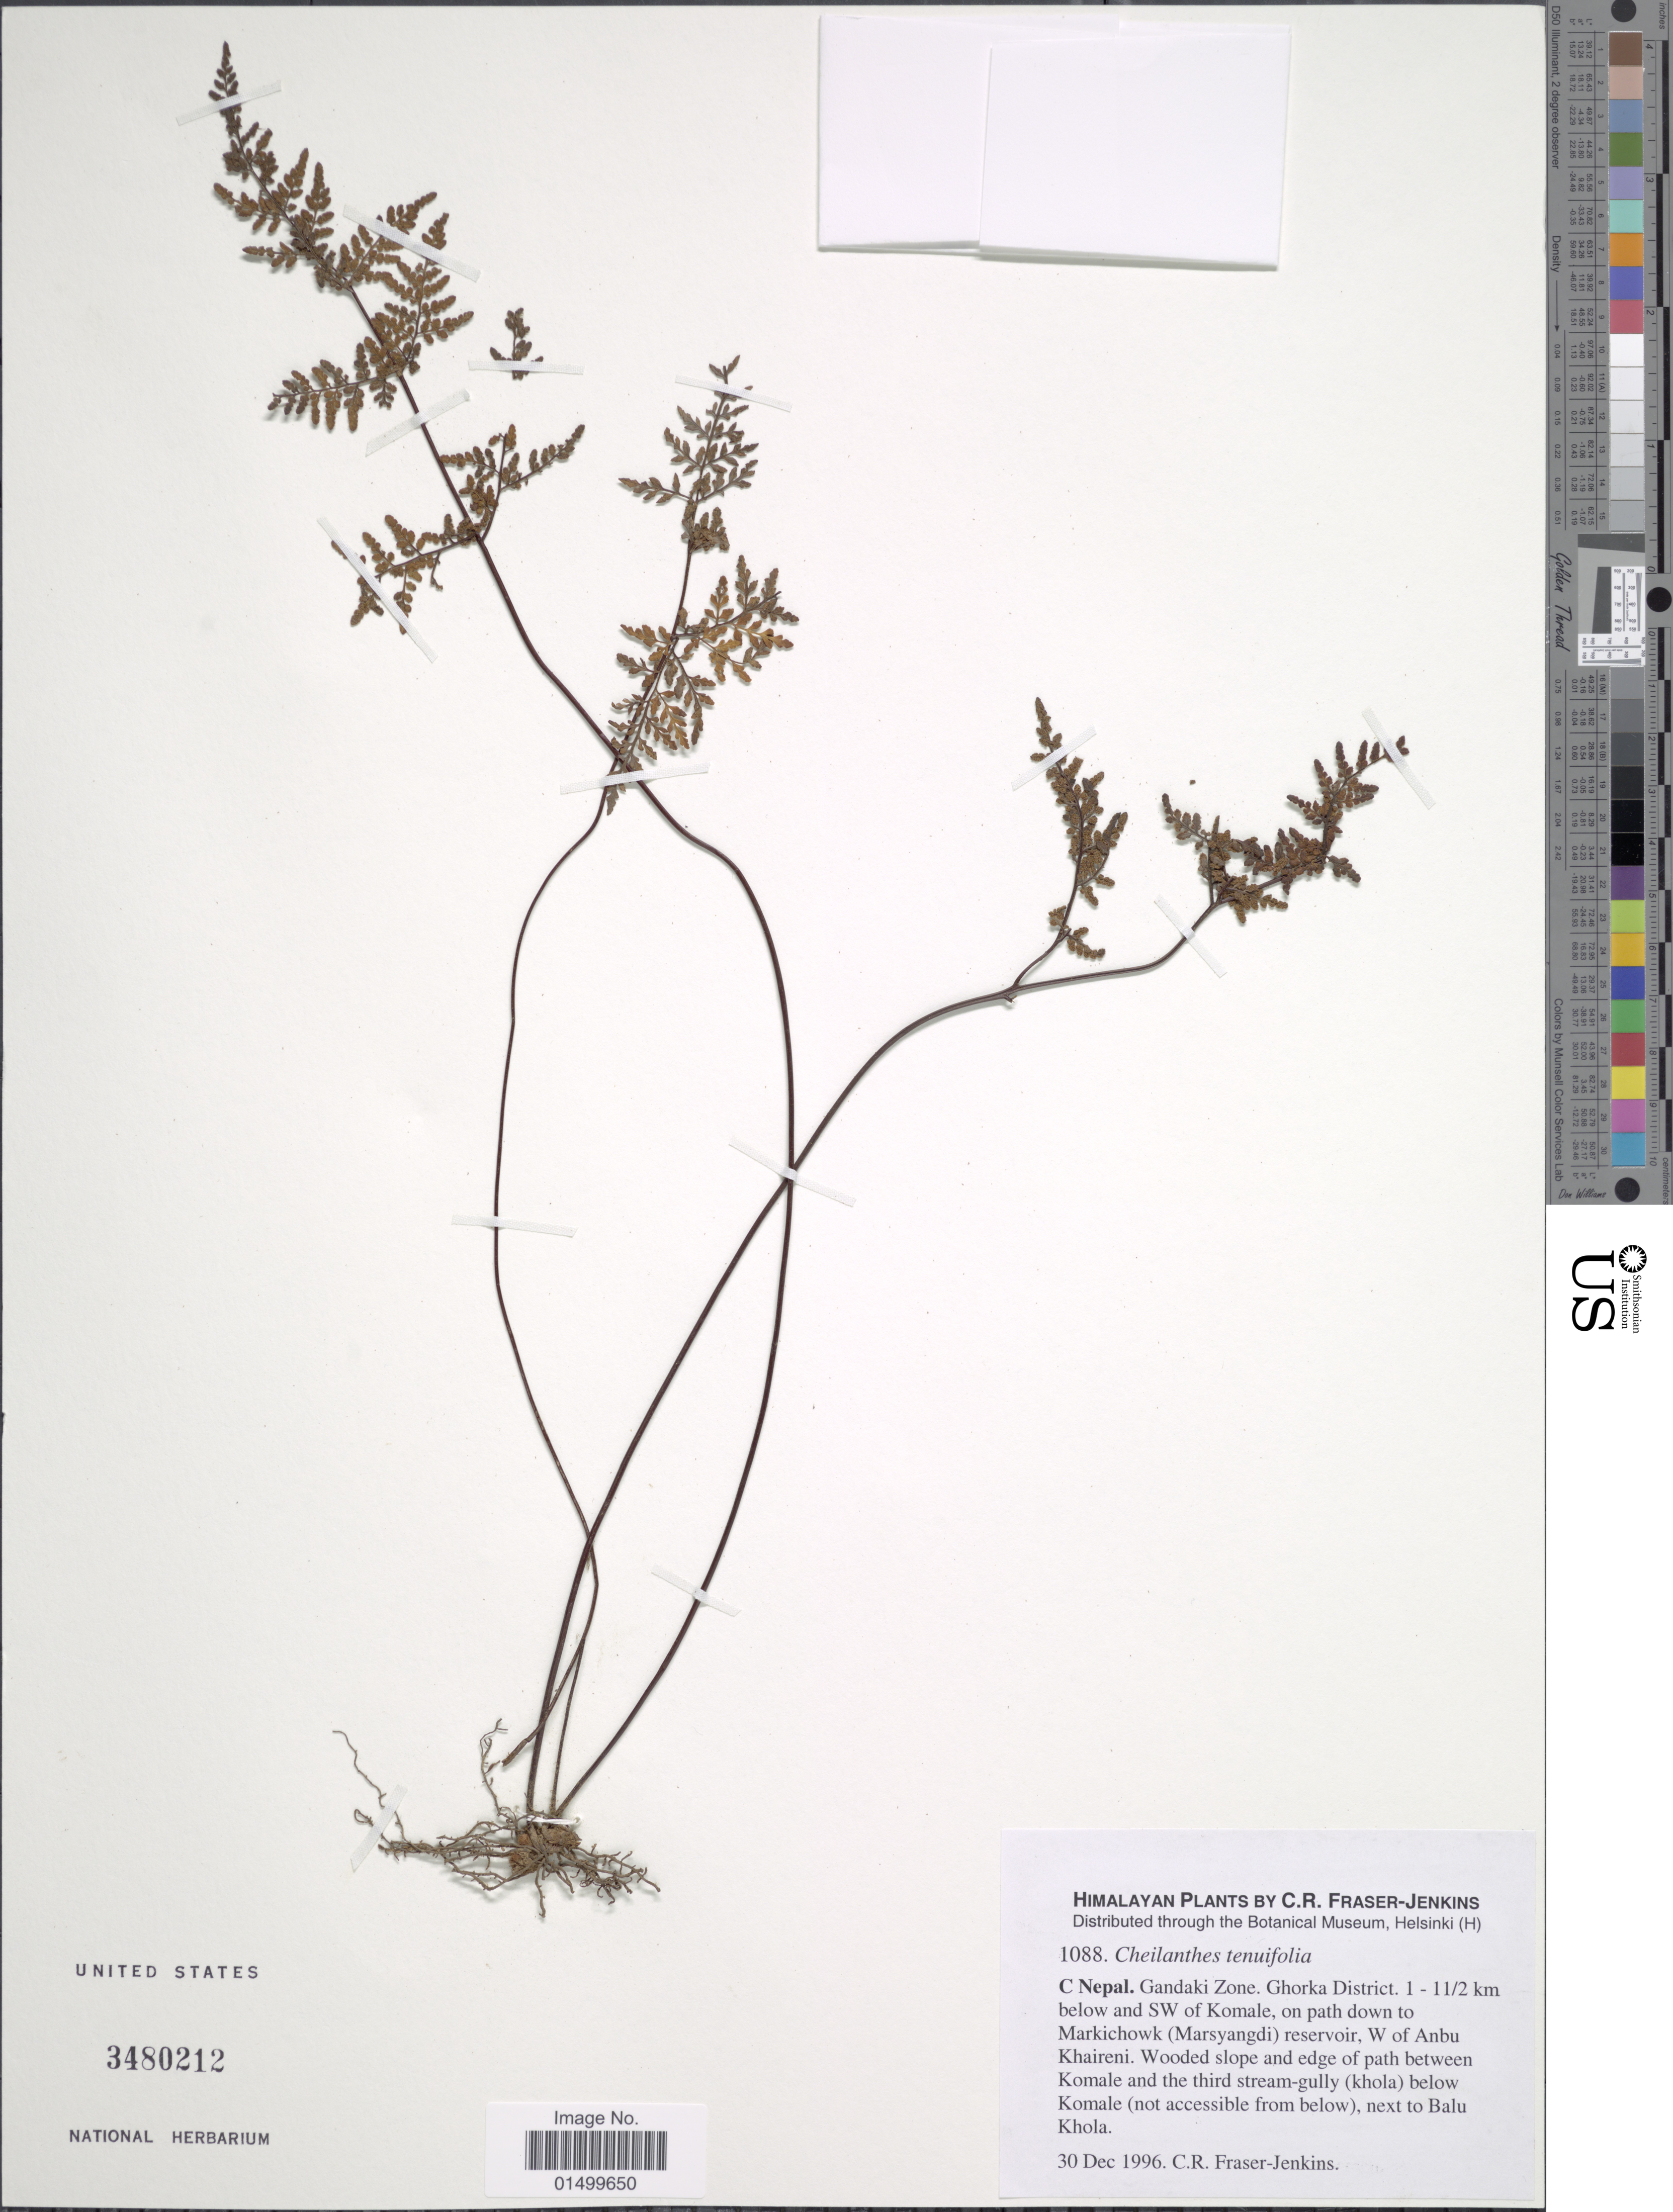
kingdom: Plantae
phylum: Tracheophyta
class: Polypodiopsida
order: Polypodiales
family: Pteridaceae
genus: Cheilanthes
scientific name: Cheilanthes tenuifolia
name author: (Burm. f.) Sw.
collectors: C. R. Fraser-Jenkins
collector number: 1088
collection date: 1996-12-30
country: Nepal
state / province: Gandaki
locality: C Nepal, Gadndaki Zone, Ghorka District, 1-1 1/2 km below and SW of Komale, on path down to Markichowk (Marsyangdi) reservoir, W of Anbu Khaireni, Wooded slope and edge of path between Komale and the third stream-gully (khola) below Komale(not accessible from below), next to Balu Khola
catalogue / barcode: US 3480212